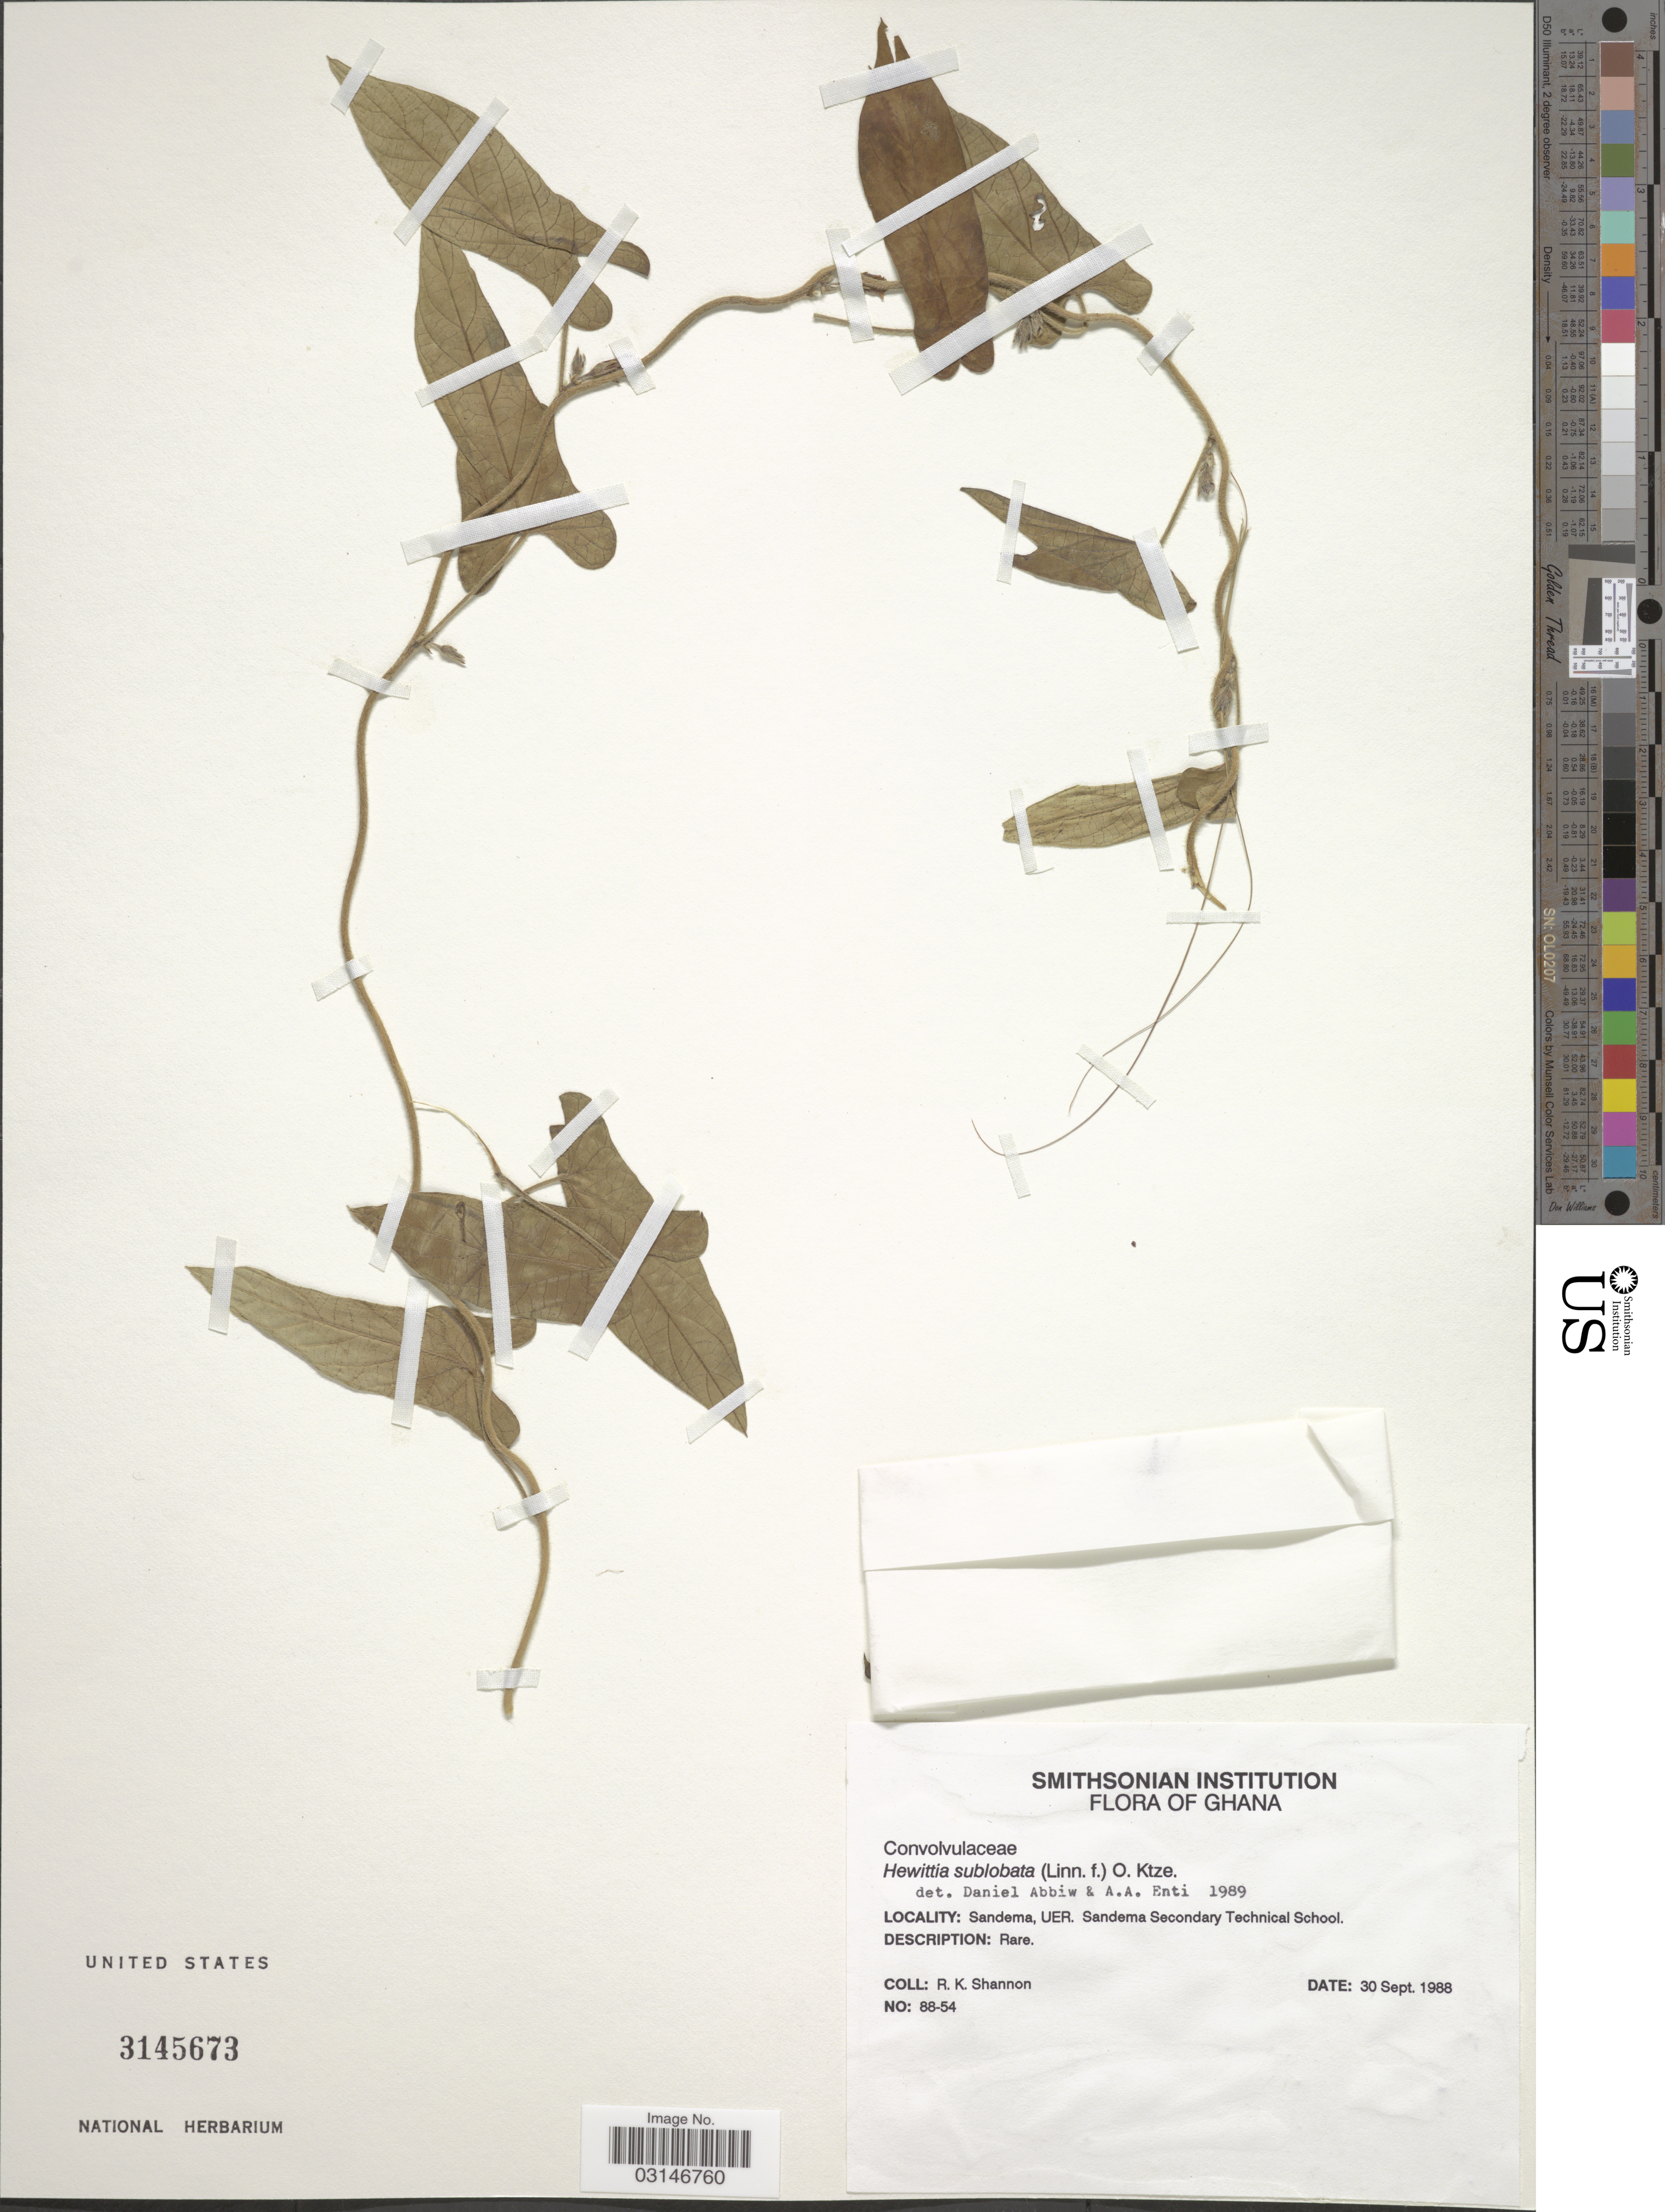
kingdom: Plantae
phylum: Tracheophyta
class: Magnoliopsida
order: Solanales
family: Convolvulaceae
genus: Hewittia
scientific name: Hewittia sublobata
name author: (L. f.) Kuntze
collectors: R. Shannon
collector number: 88-54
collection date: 1988-09-30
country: Ghana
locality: Sandema, UER. Sandema Secondary Technical School.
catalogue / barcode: US 3145673